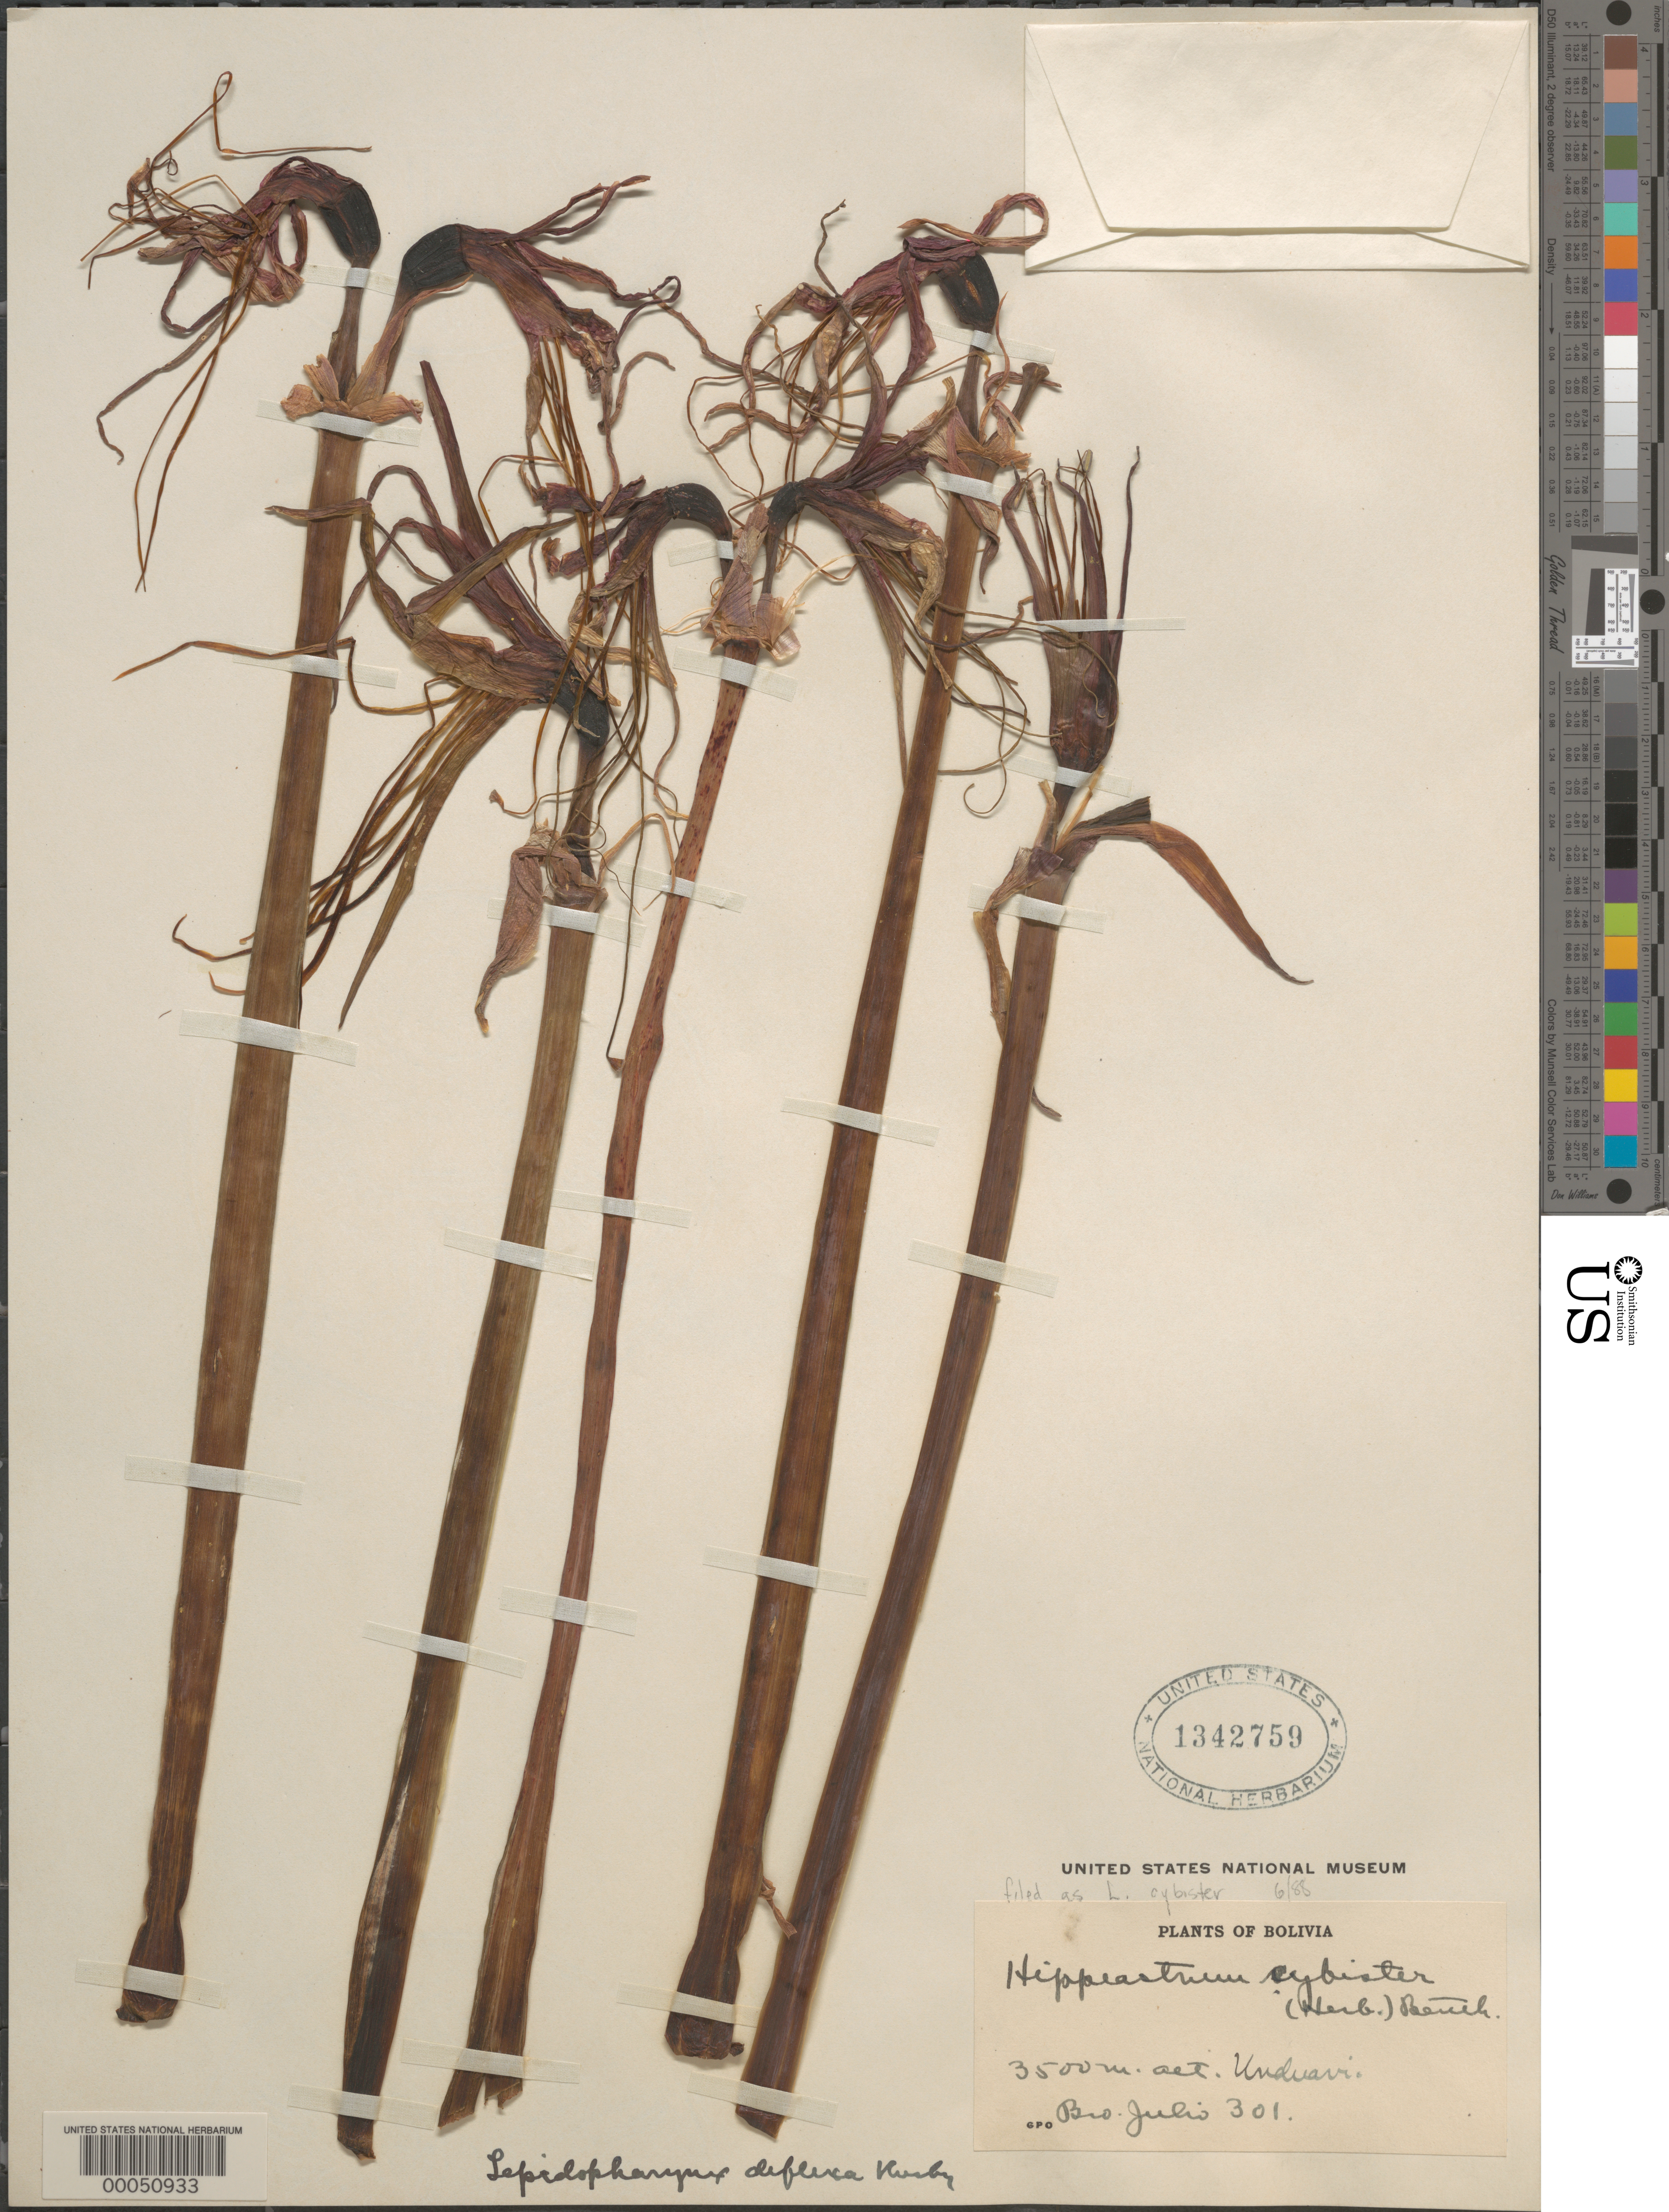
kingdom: Plantae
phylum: Tracheophyta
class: Liliopsida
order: Asparagales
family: Amaryllidaceae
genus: Hippeastrum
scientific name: Hippeastrum cybister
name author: Benth. & Hook. f.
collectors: Bro. Julio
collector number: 301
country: Bolivia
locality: Unduavi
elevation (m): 3500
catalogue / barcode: US 1342759